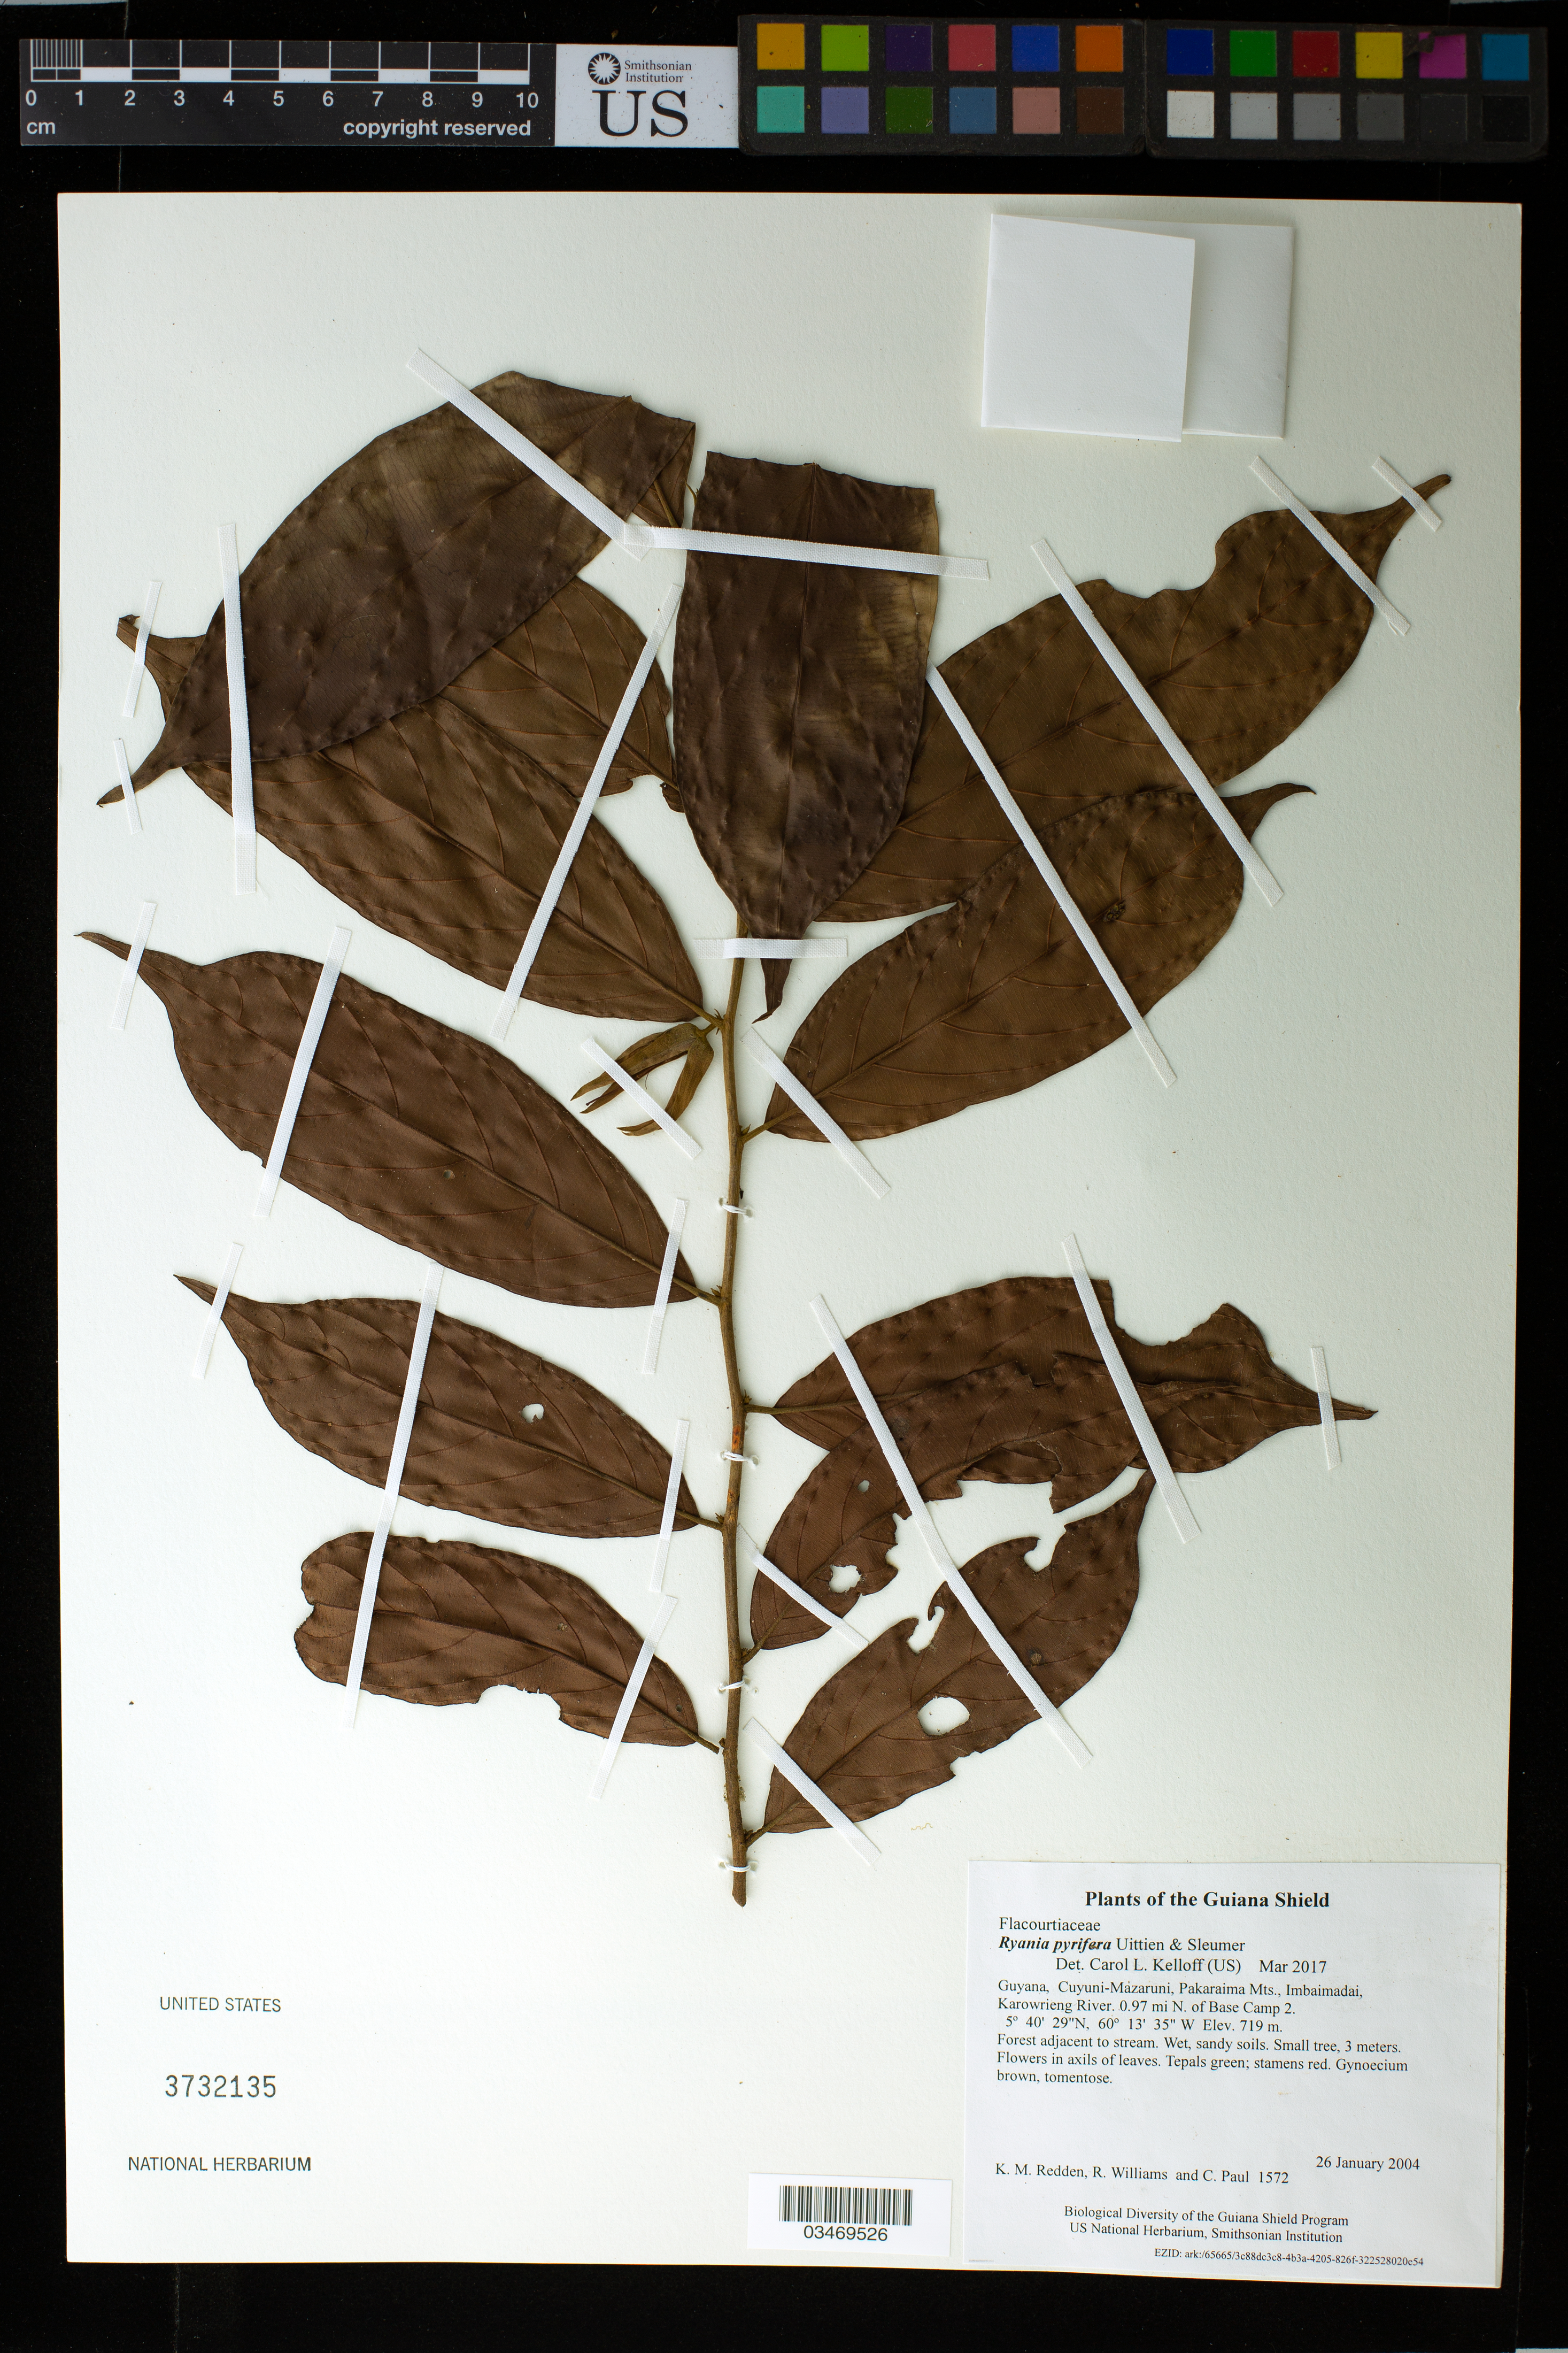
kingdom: Plantae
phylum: Tracheophyta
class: Magnoliopsida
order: Malpighiales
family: Salicaceae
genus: Ryania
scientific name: Ryania pyrifera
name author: Uittien & Sleumer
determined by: Kelloff, Carol L., (US), Smithsonian Institution - National Museum of Natural History (UNITED STATES)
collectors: K. M. Redden, R. Williams & C. Paul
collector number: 1572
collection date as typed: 26 January 2004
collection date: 2004-01-26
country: Guyana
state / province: Cuyuni-Mazaruni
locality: Pakaraima Mts., Imbaimadai, Karowrieng River. 0.97 mi N. of Base Camp 2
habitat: Forest adjacent to stream. Wet, sandy soils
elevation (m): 719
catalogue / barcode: US 3732135